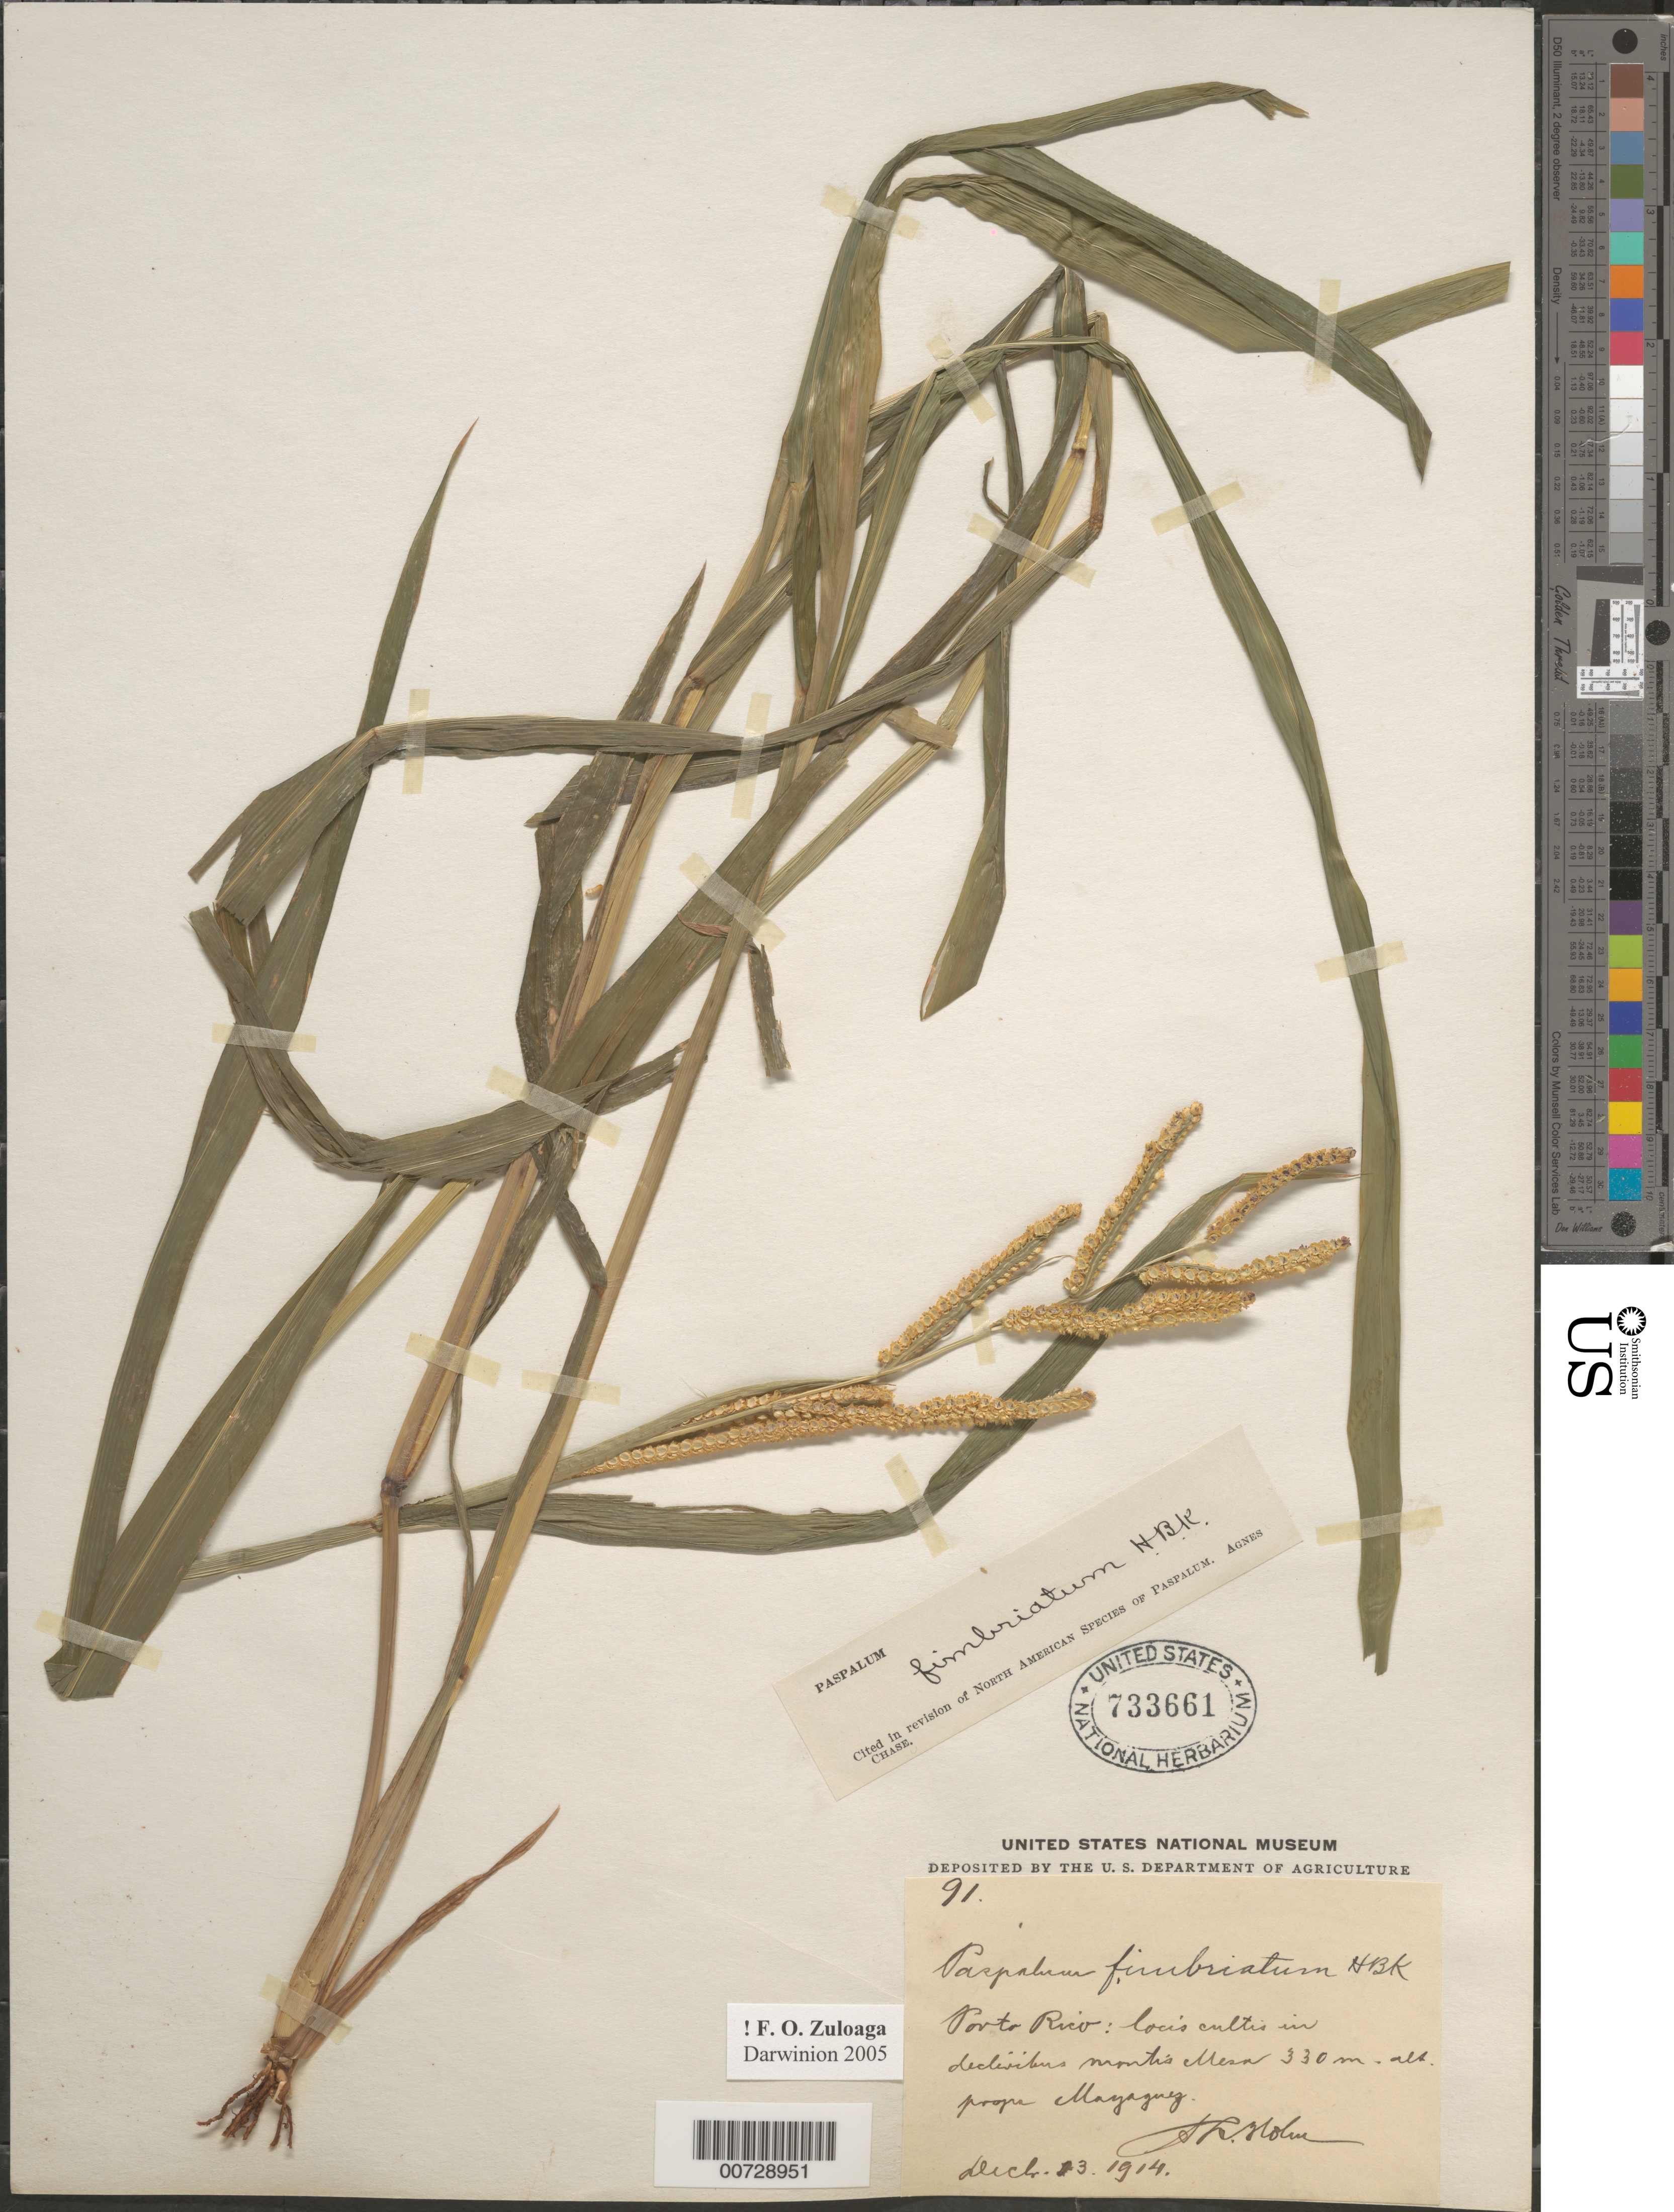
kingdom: Plantae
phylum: Tracheophyta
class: Liliopsida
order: Poales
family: Poaceae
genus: Paspalum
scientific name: Paspalum fimbriatum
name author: Kunth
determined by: Chase, [M.] Agnes, (US)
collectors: H. T. Holm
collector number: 91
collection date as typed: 13 Dec 1914 or 01 Dec 1913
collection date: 1913-12-01 or 1914-12-13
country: Puerto Rico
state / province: Mayagüez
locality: Montis Mesa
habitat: Locis cultis in declivibus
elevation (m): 330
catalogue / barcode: US 733661